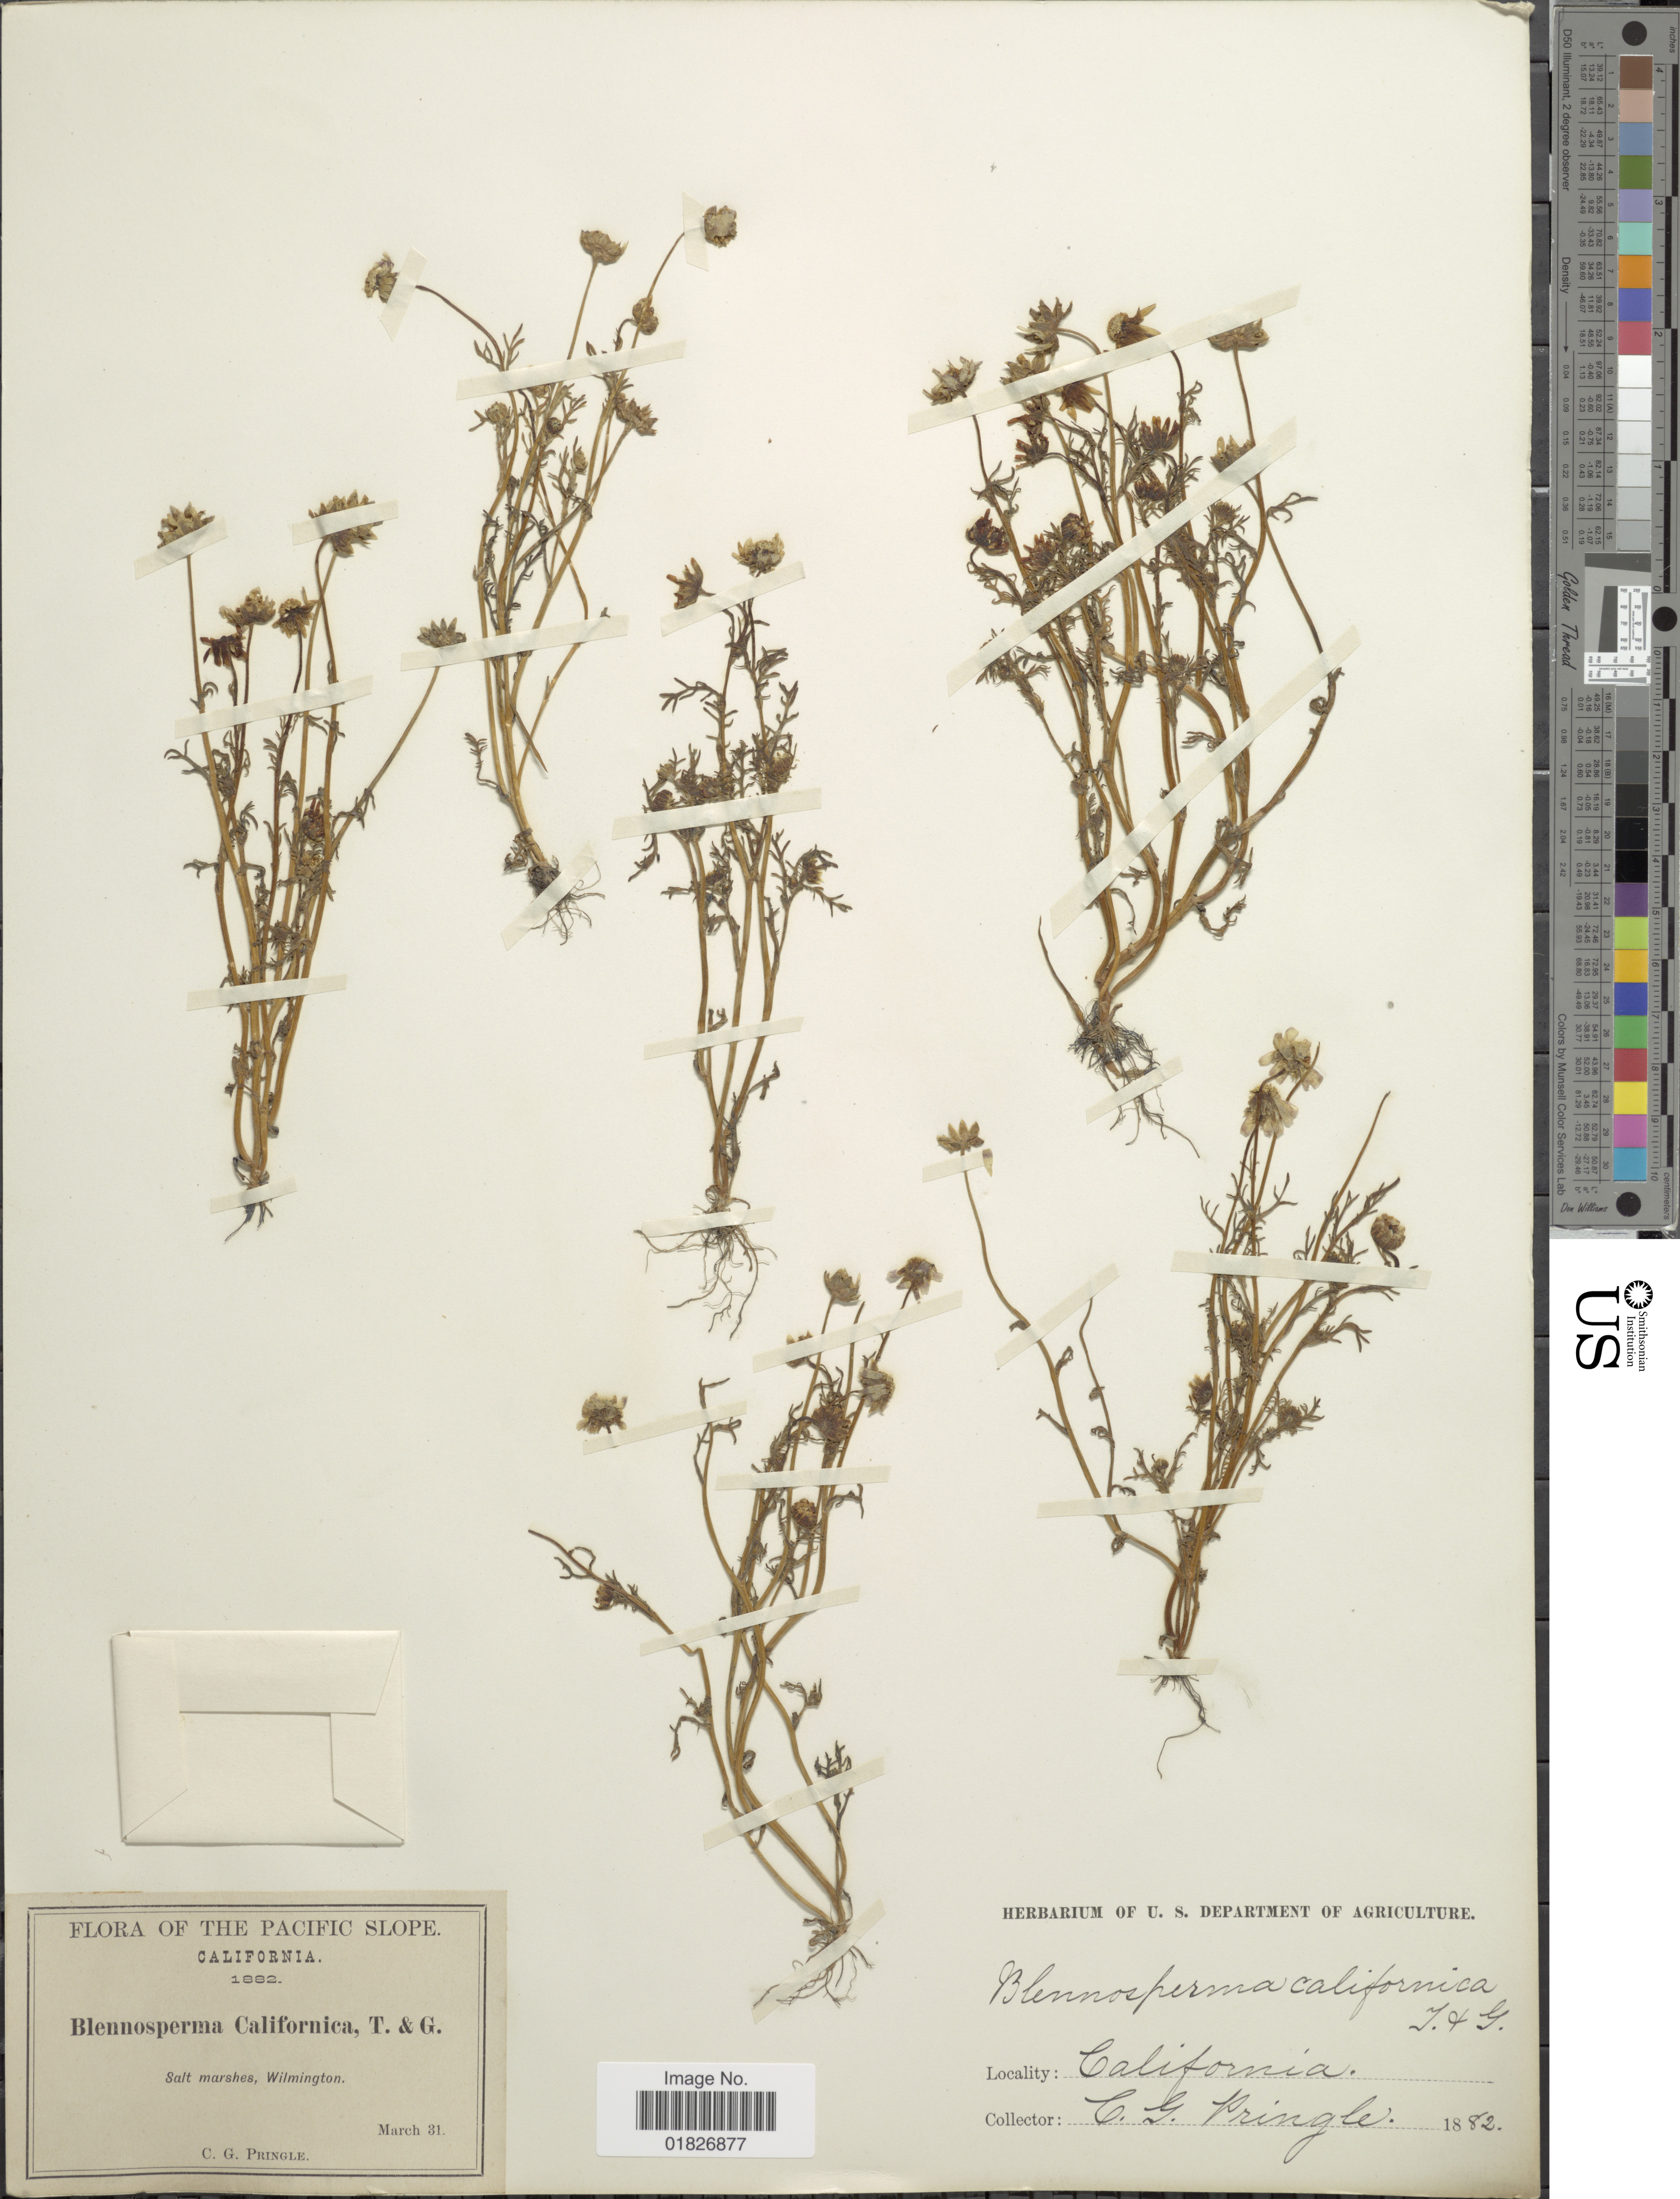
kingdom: Plantae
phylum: Tracheophyta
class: Magnoliopsida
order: Asterales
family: Asteraceae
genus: Blennosperma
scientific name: Blennosperma nanum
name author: (Hook.) S.F. Blake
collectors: C. G. Pringle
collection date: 1882-03-31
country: United States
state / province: California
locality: The Pacific Slope, Wilmington